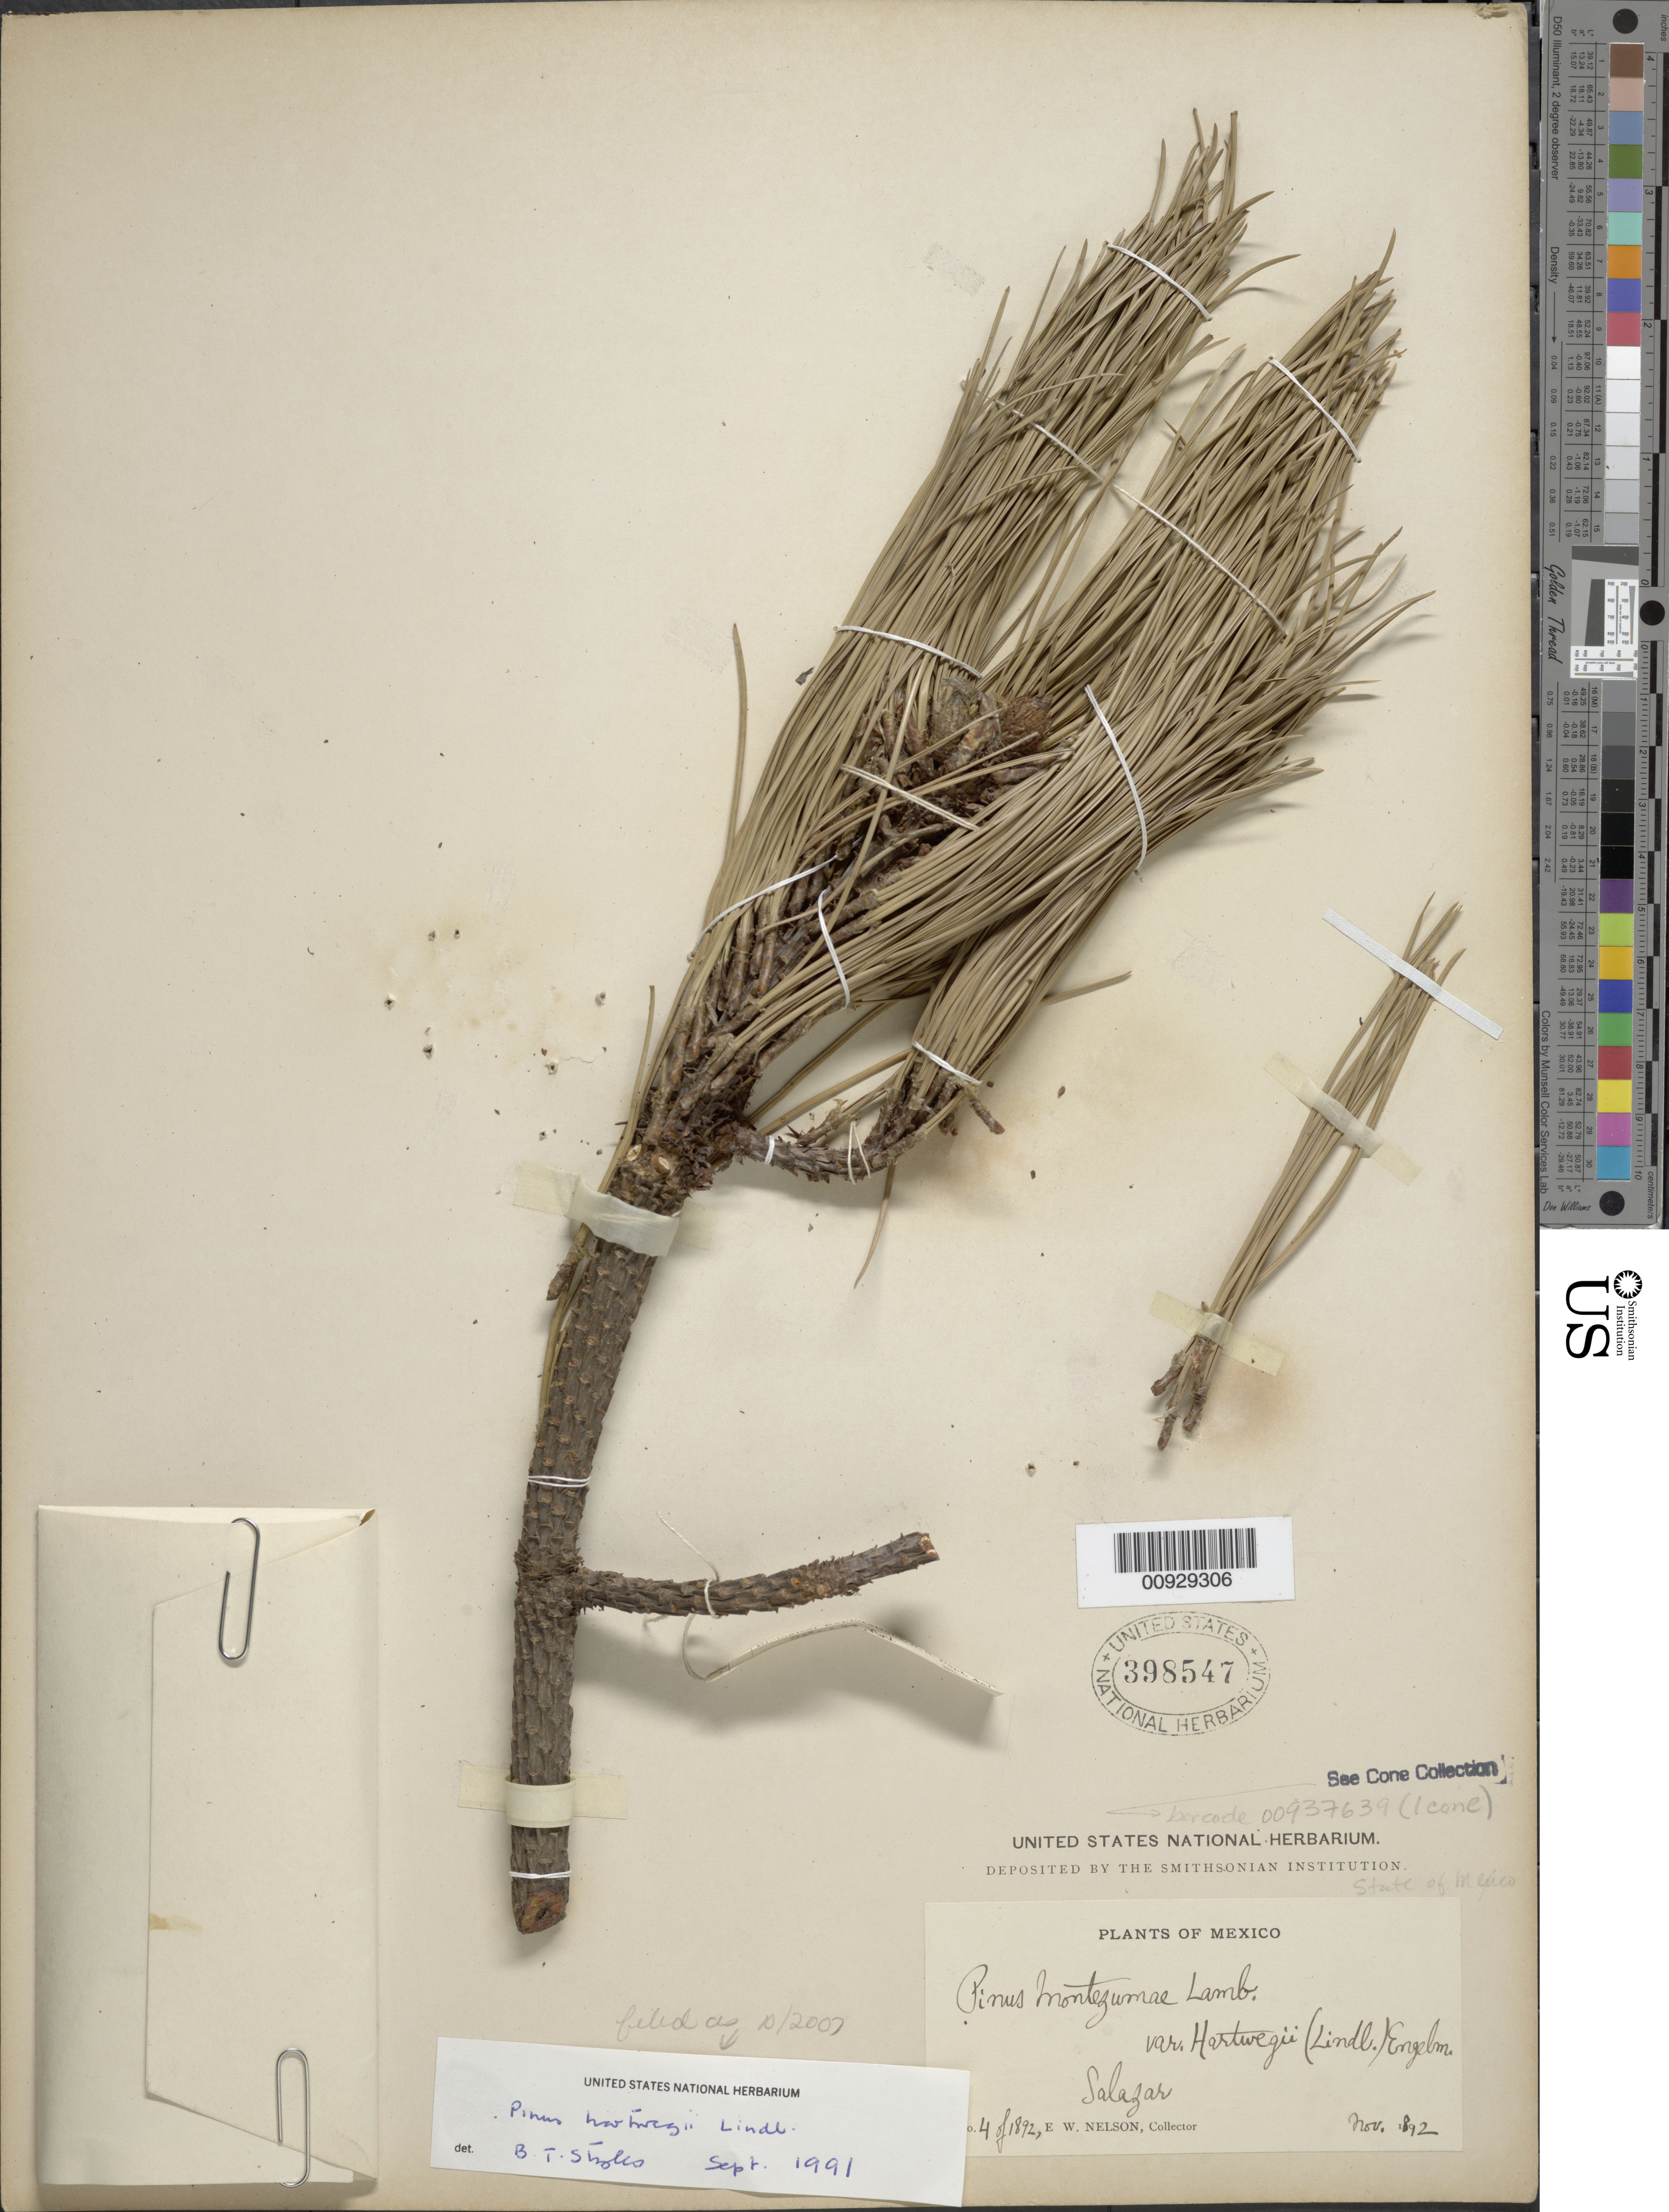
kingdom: Plantae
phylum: Tracheophyta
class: Pinopsida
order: Pinales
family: Pinaceae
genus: Pinus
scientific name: Pinus hartwegii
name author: Lindl.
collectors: E. W. Nelson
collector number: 4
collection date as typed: Nov 1892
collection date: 1892-11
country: Mexico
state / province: México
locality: Salazar.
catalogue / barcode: US 398547